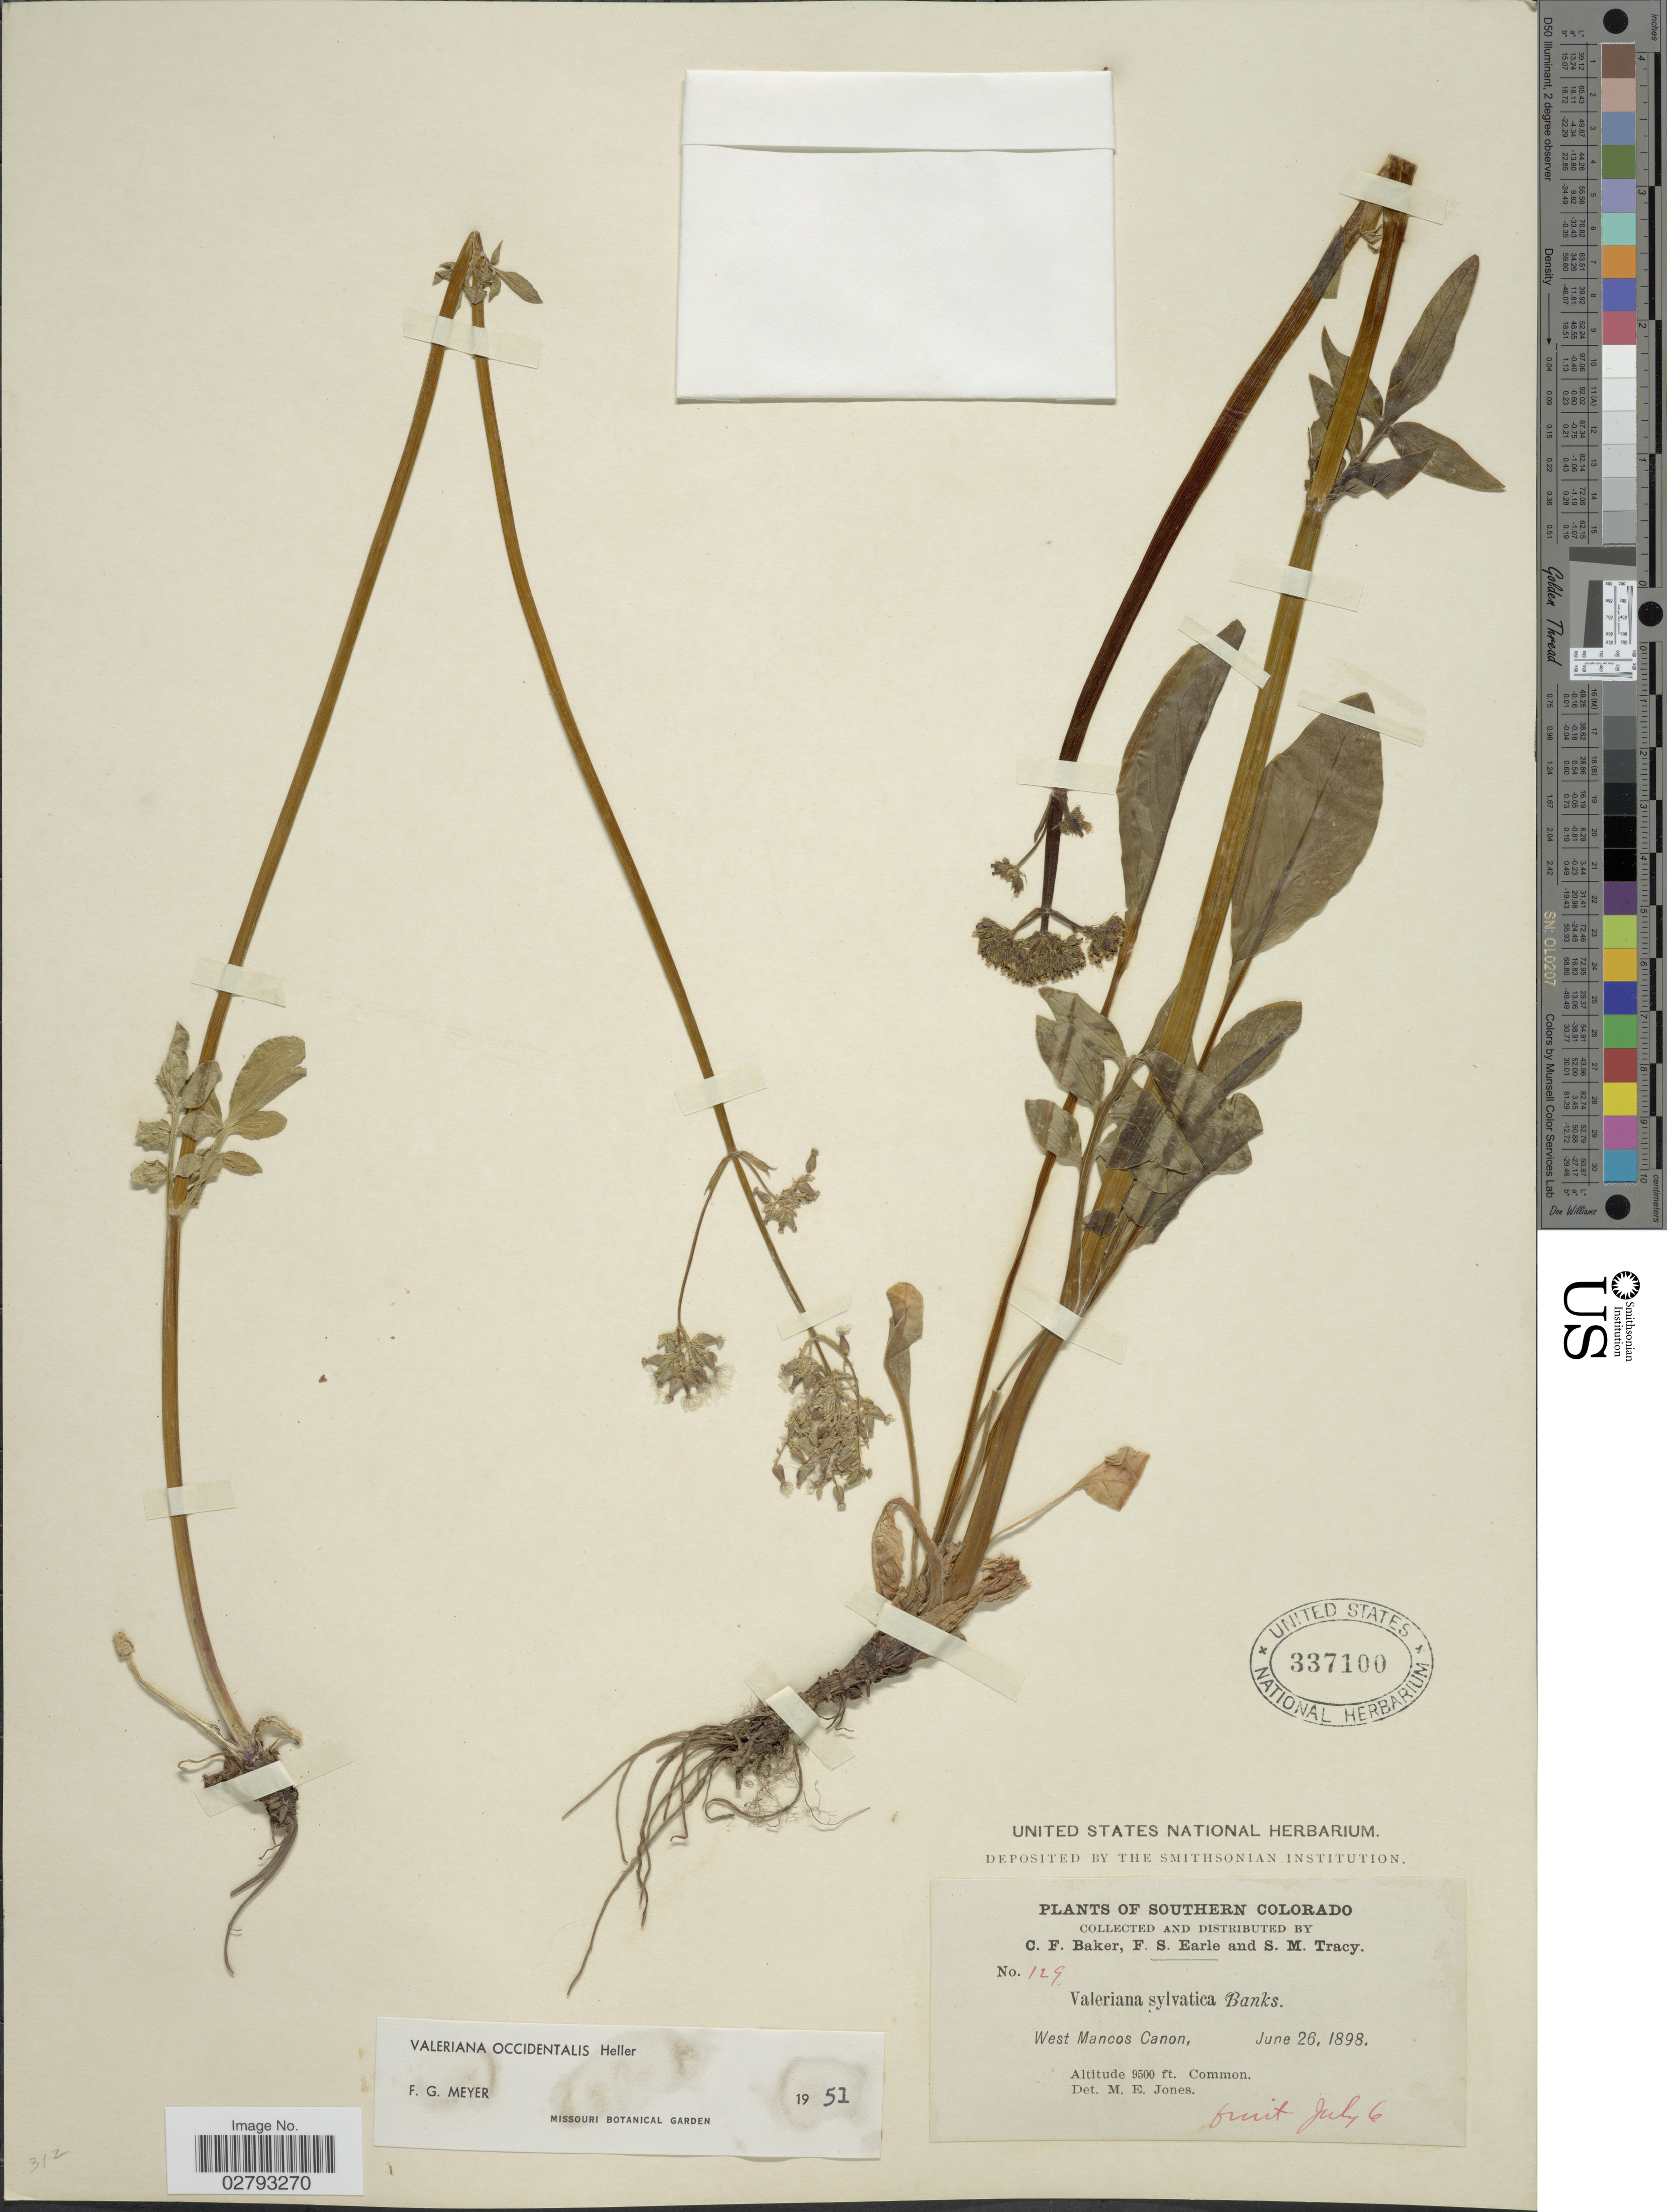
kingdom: Plantae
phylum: Tracheophyta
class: Magnoliopsida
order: Dipsacales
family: Caprifoliaceae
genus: Valeriana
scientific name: Valeriana occidentalis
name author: A. Heller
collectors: C. F. Baker, F. S. Earle & S. M. Tracy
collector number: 129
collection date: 1898-06-26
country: United States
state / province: Colorado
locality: Southern Colorado, West Mancos Canon.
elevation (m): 2896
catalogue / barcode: US 337100